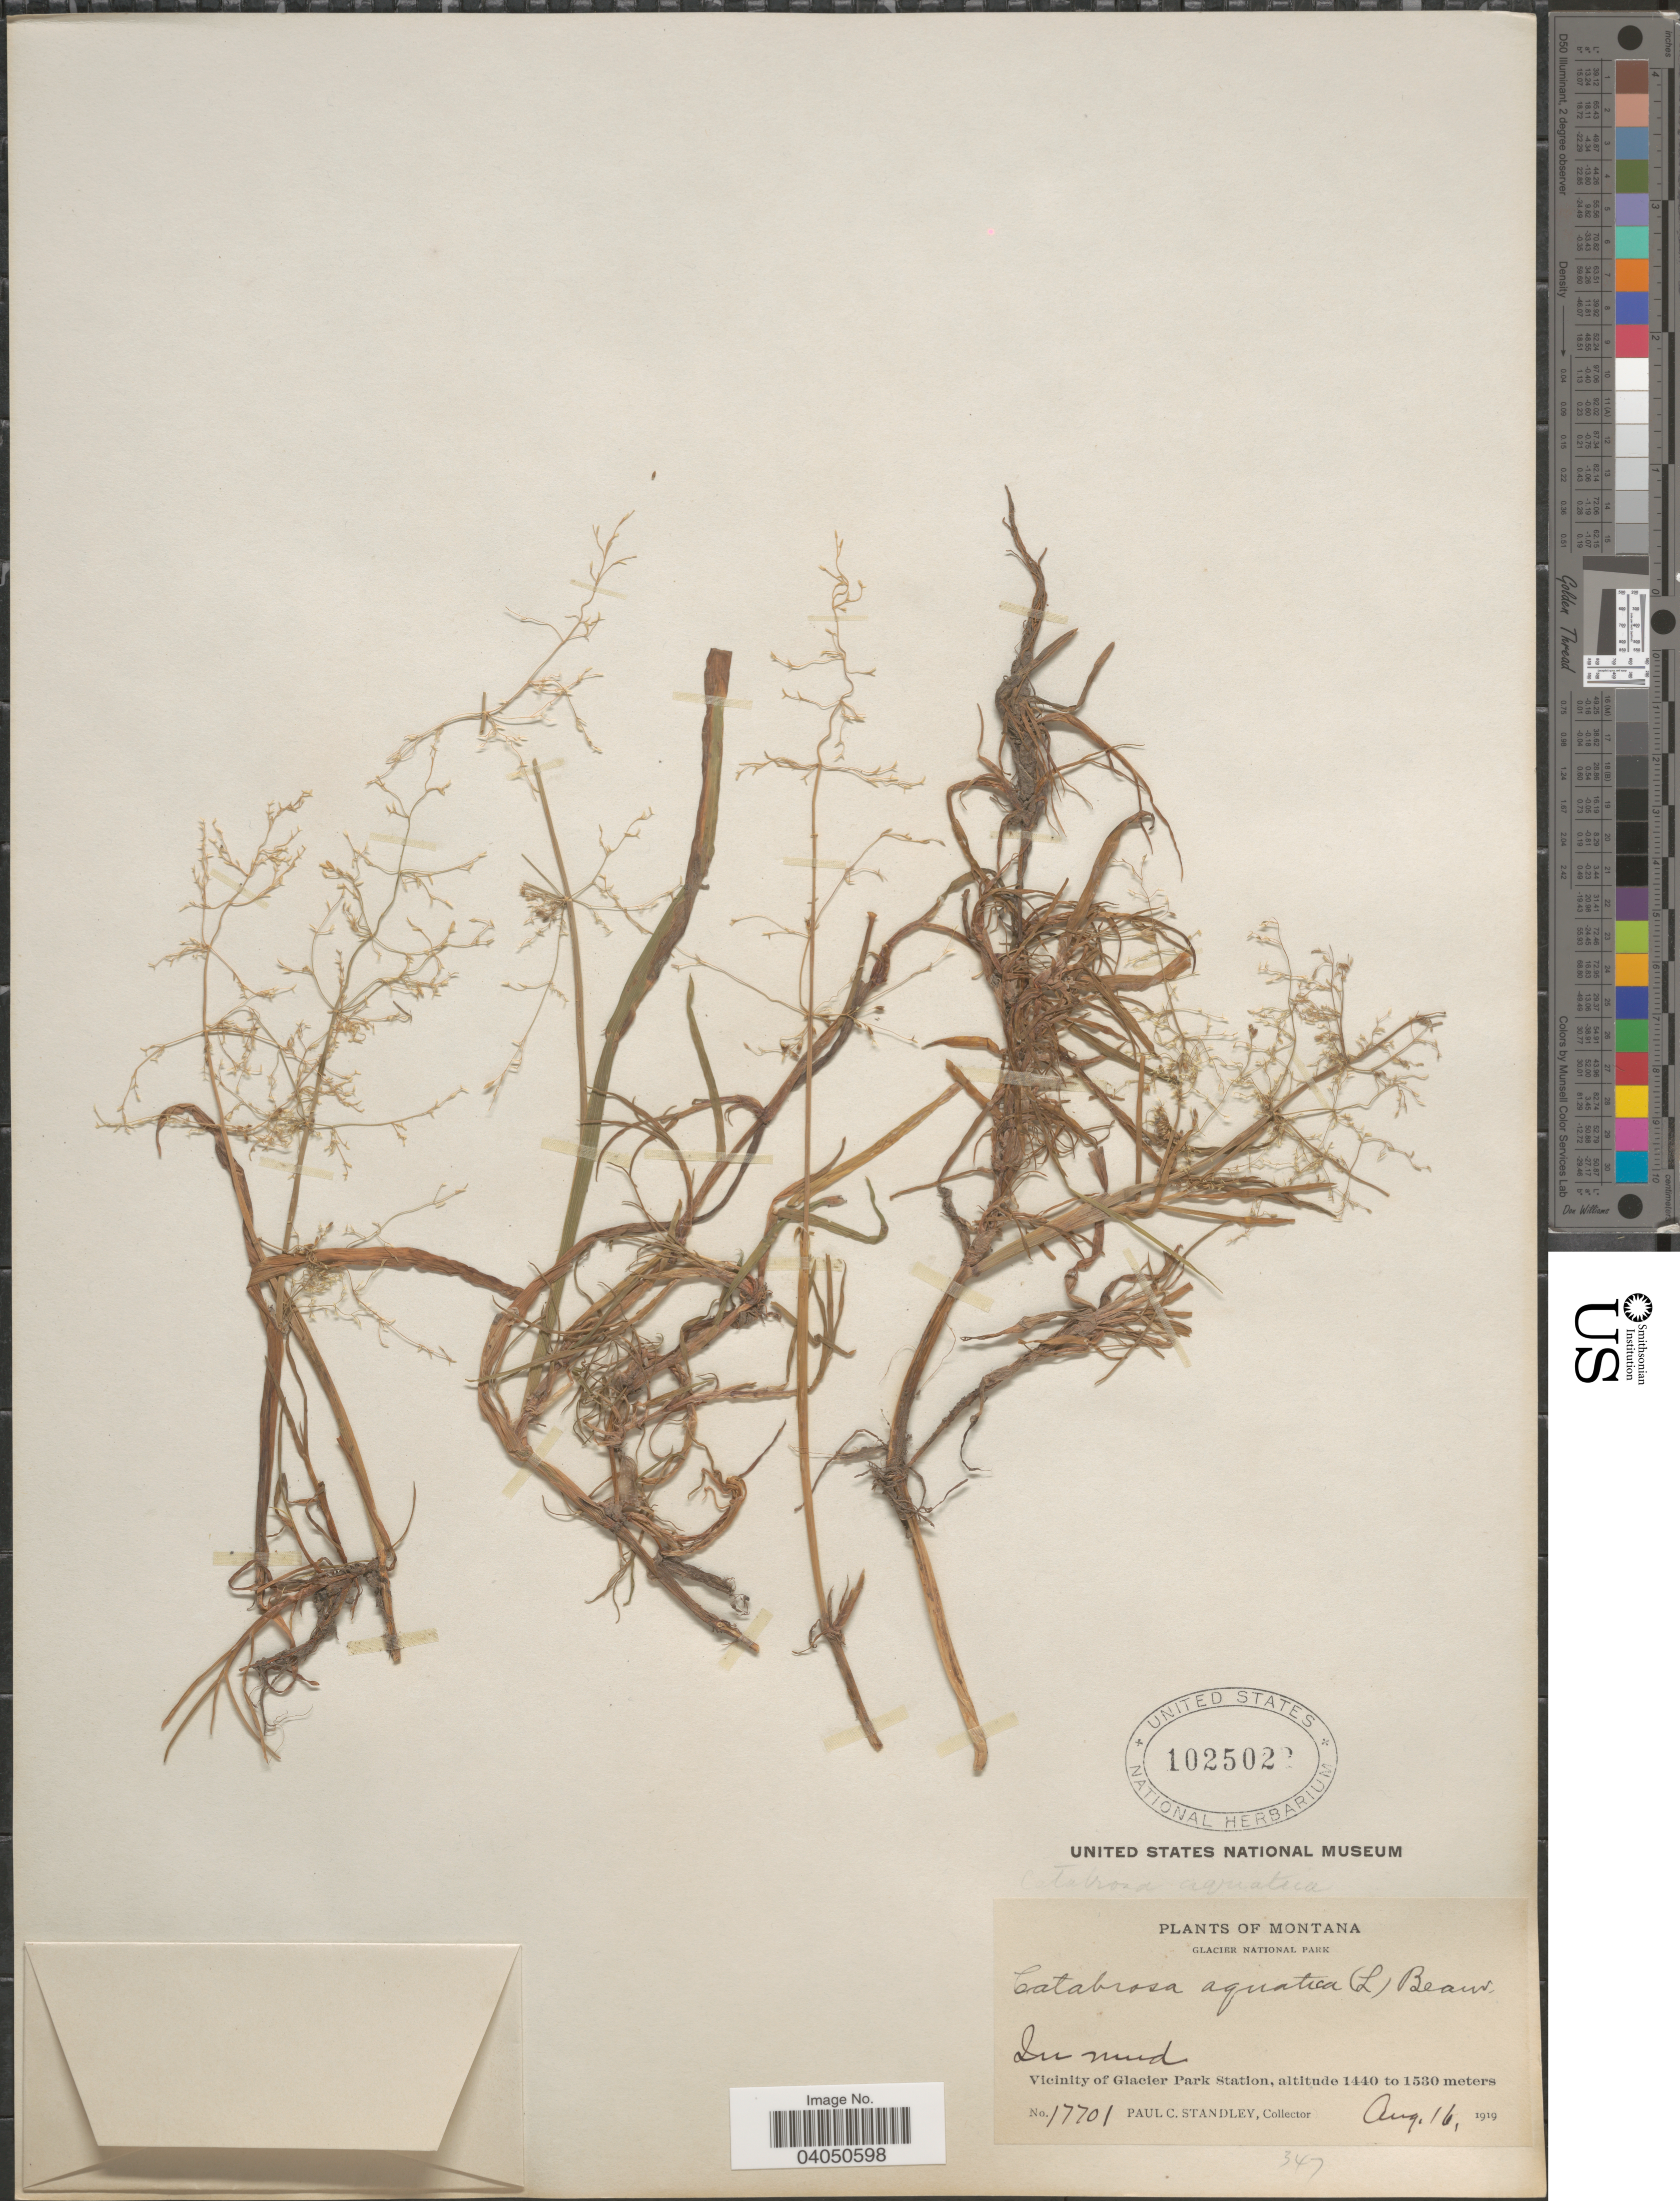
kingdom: Plantae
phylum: Tracheophyta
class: Liliopsida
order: Poales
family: Poaceae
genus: Catabrosa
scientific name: Catabrosa aquatica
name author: (L.) P. Beauv.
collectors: P. C. Standley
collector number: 17701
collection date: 1919-08-16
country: United States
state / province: Montana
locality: Glacier National Park. Vicinity of Glacier Park Station.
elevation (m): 1440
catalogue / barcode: US 1025022